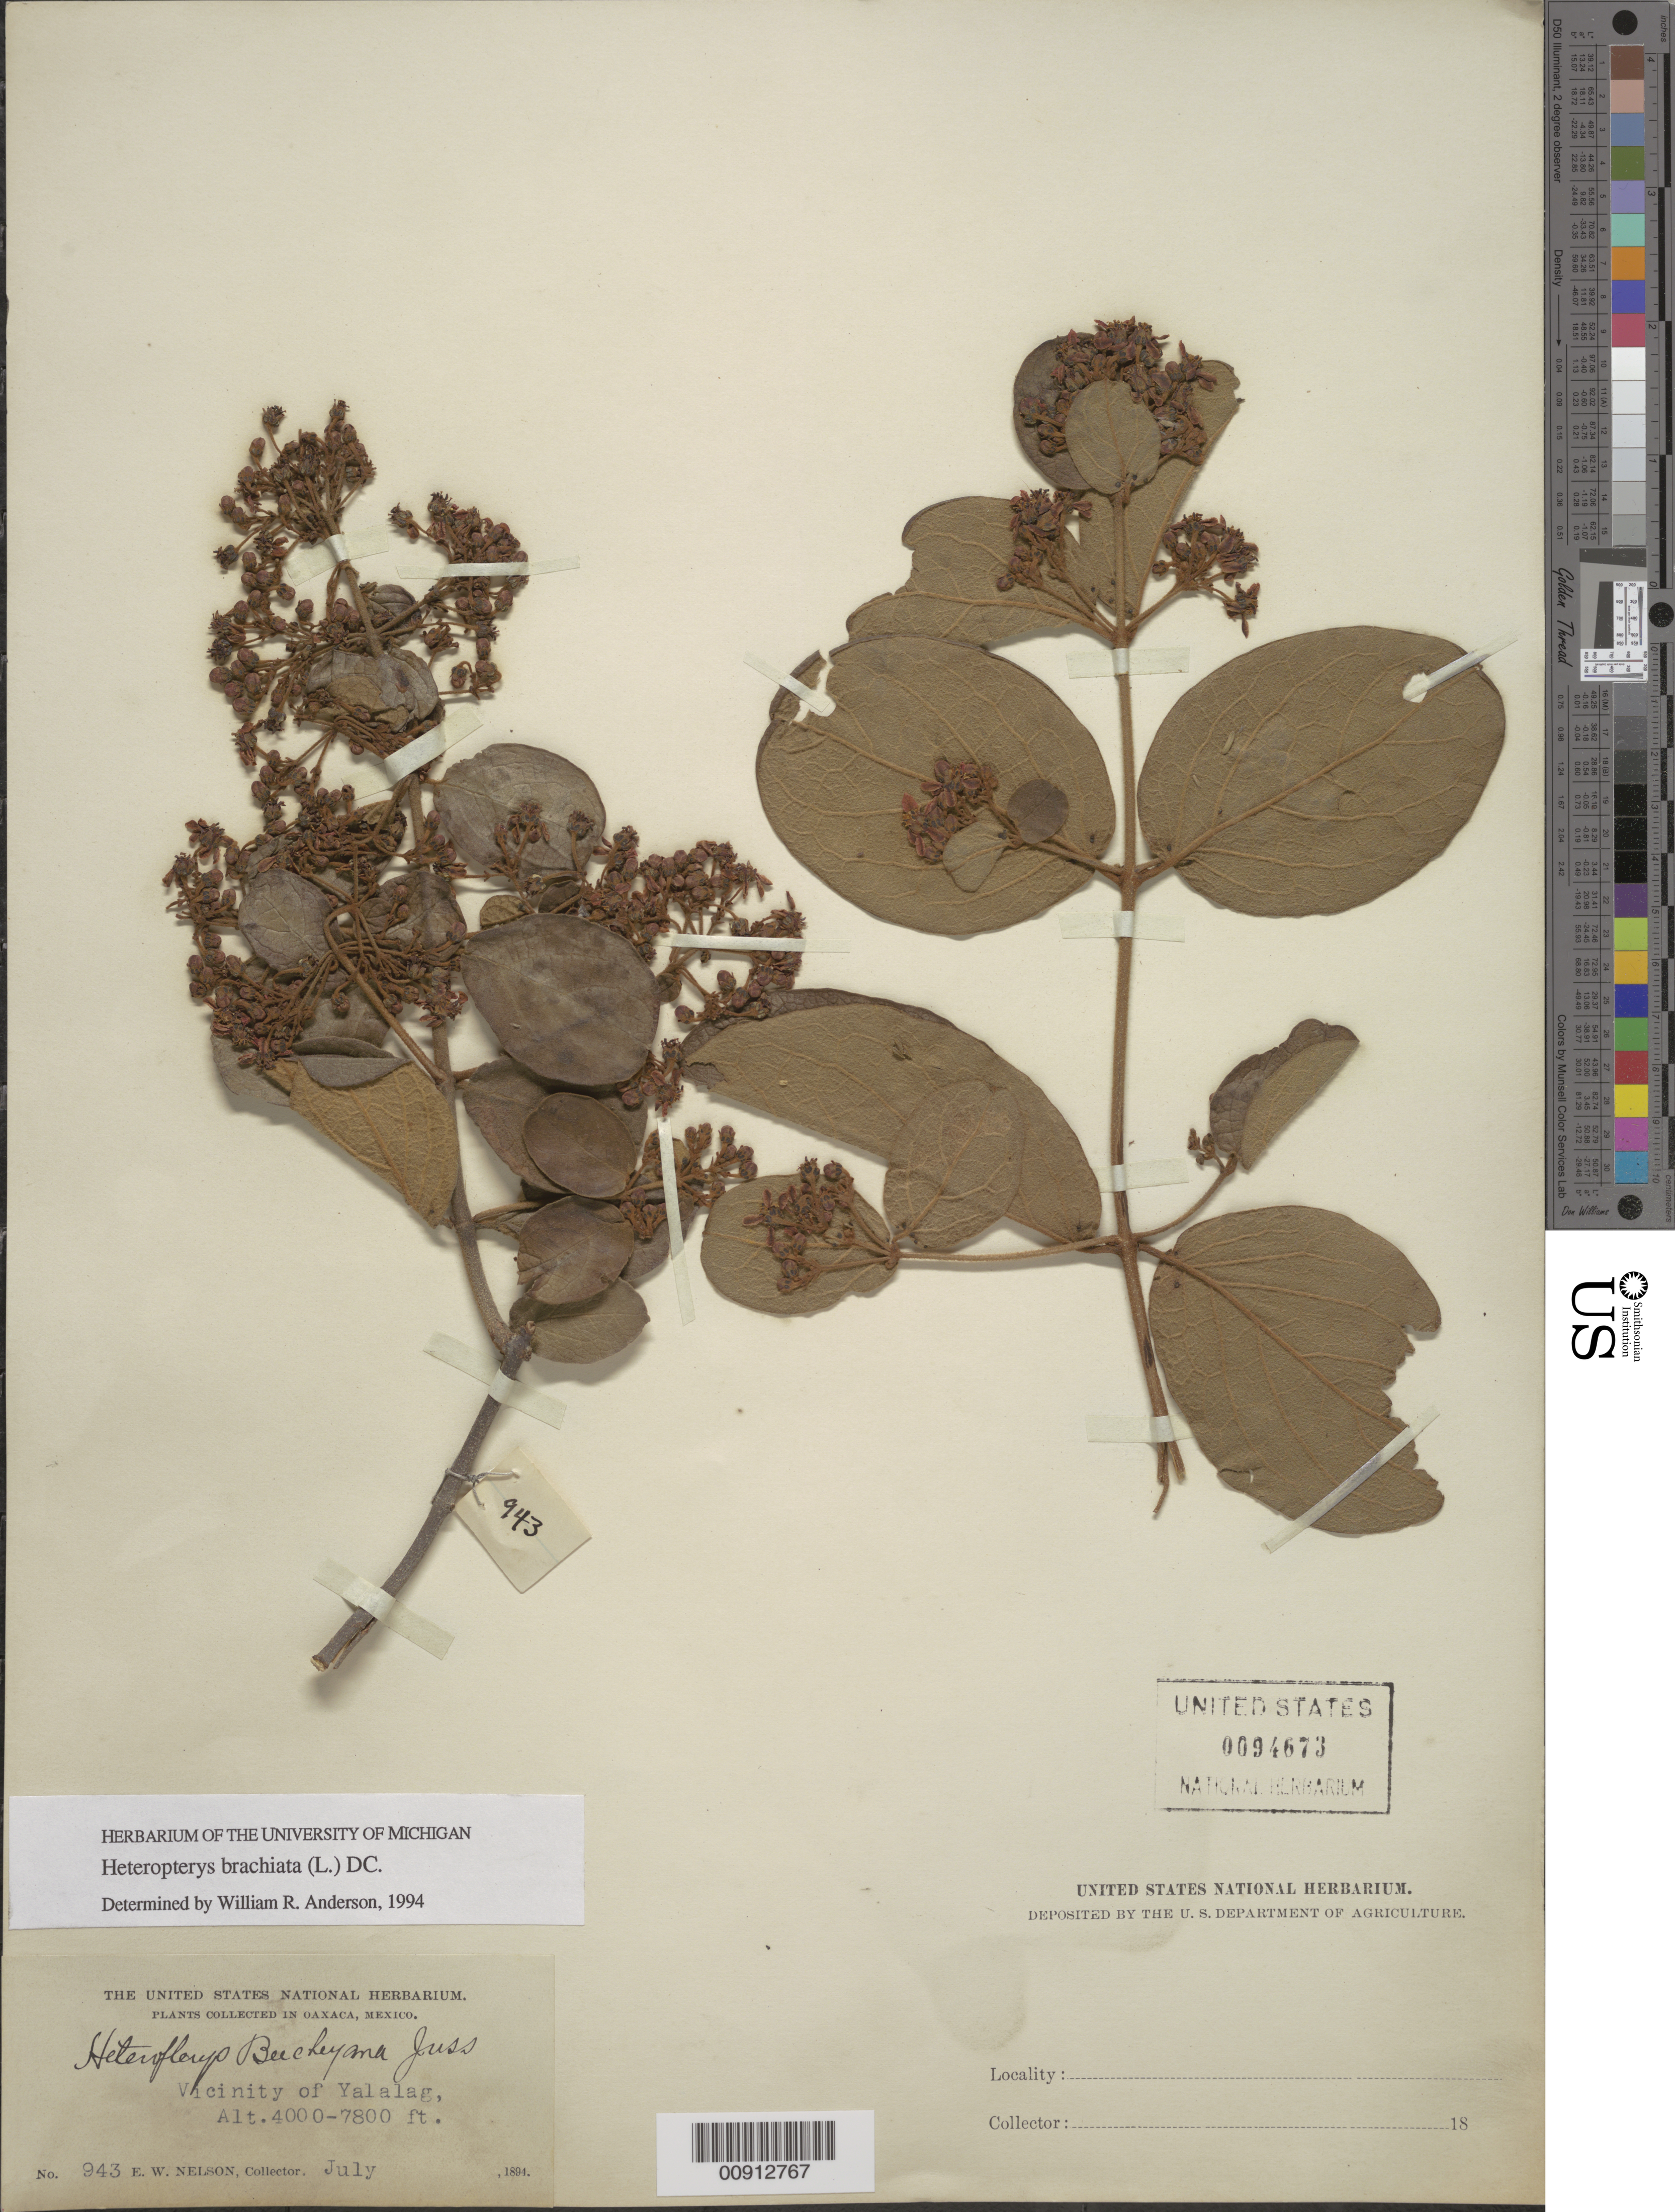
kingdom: Plantae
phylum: Tracheophyta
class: Magnoliopsida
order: Malpighiales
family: Malpighiaceae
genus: Heteropterys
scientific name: Heteropterys brachiata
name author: (L.) DC.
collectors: E. W. Nelson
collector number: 943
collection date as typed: Jul 1894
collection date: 1894-07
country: Mexico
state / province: Oaxaca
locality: Vicinity of Yalalag, Oaxaca.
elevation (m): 1219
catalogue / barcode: US 94673